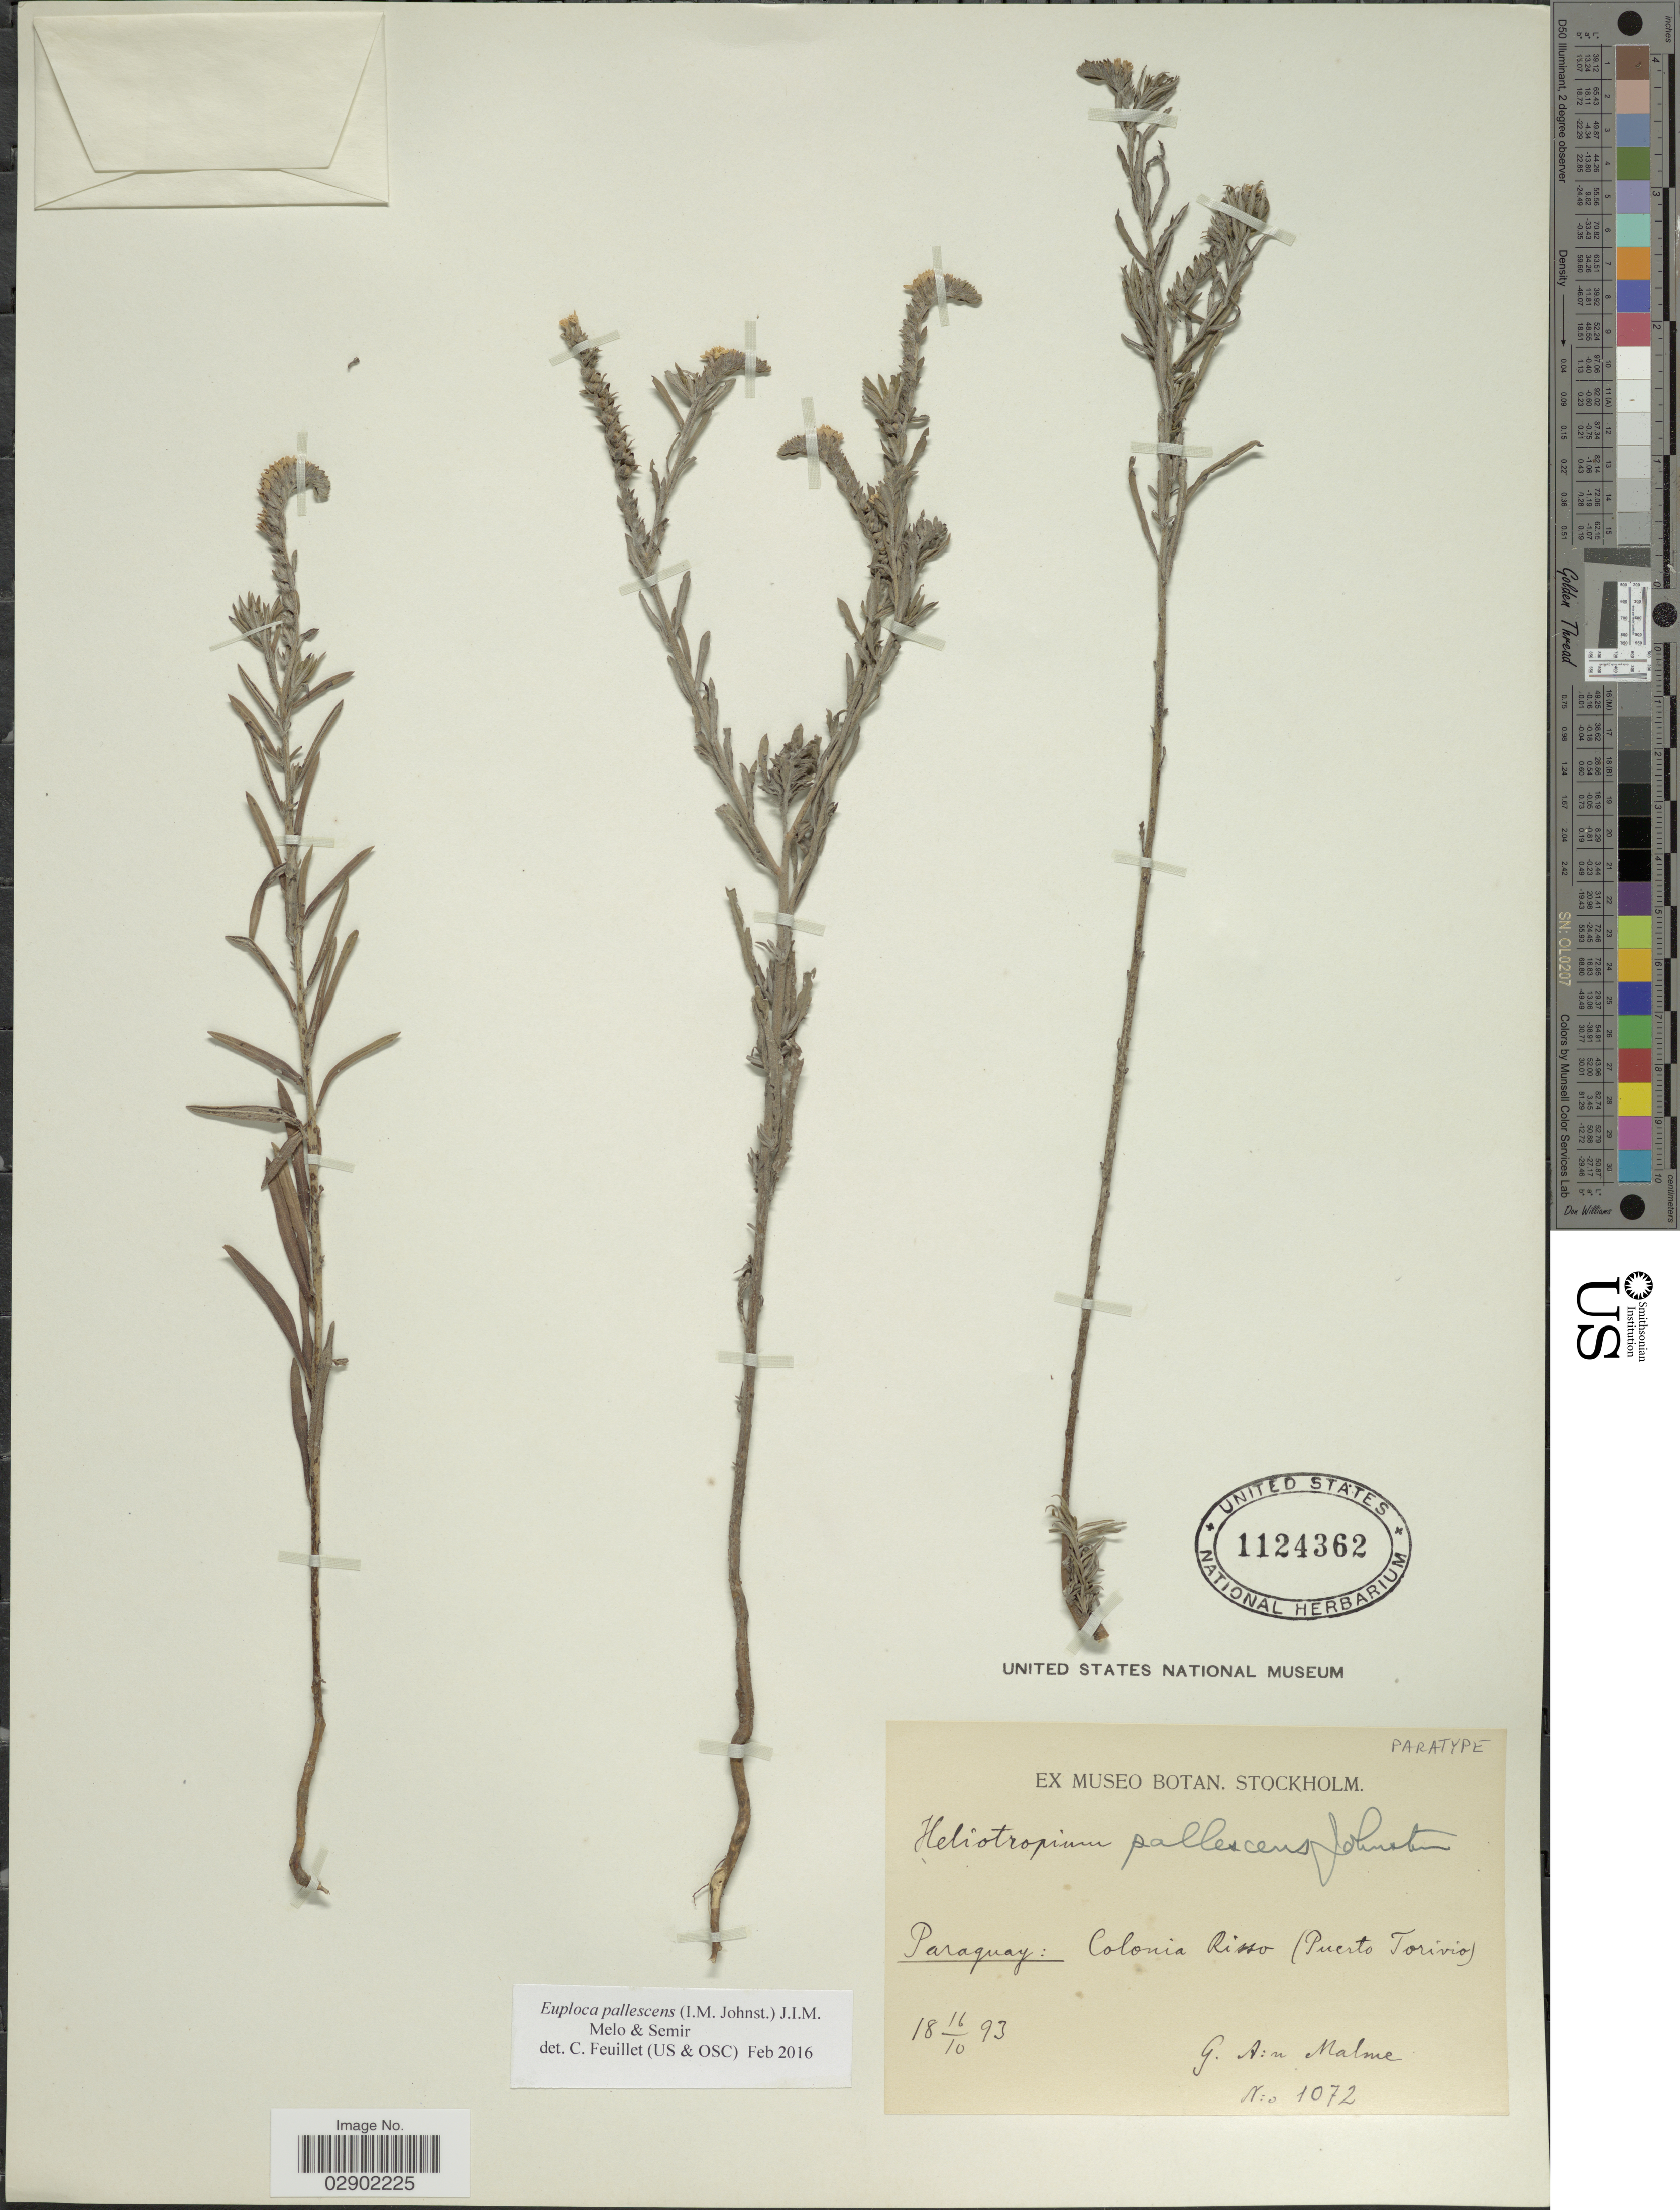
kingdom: Plantae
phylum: Tracheophyta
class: Magnoliopsida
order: Boraginales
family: Heliotropiaceae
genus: Euploca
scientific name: Euploca pallescens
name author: (I.M. Johnst.) J.I.M. Melo & Semir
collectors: G. O. A. Malme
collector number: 1072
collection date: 1893-10-16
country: Paraguay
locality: Colonia Risso (Puerto Torivio).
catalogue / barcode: US 1124362